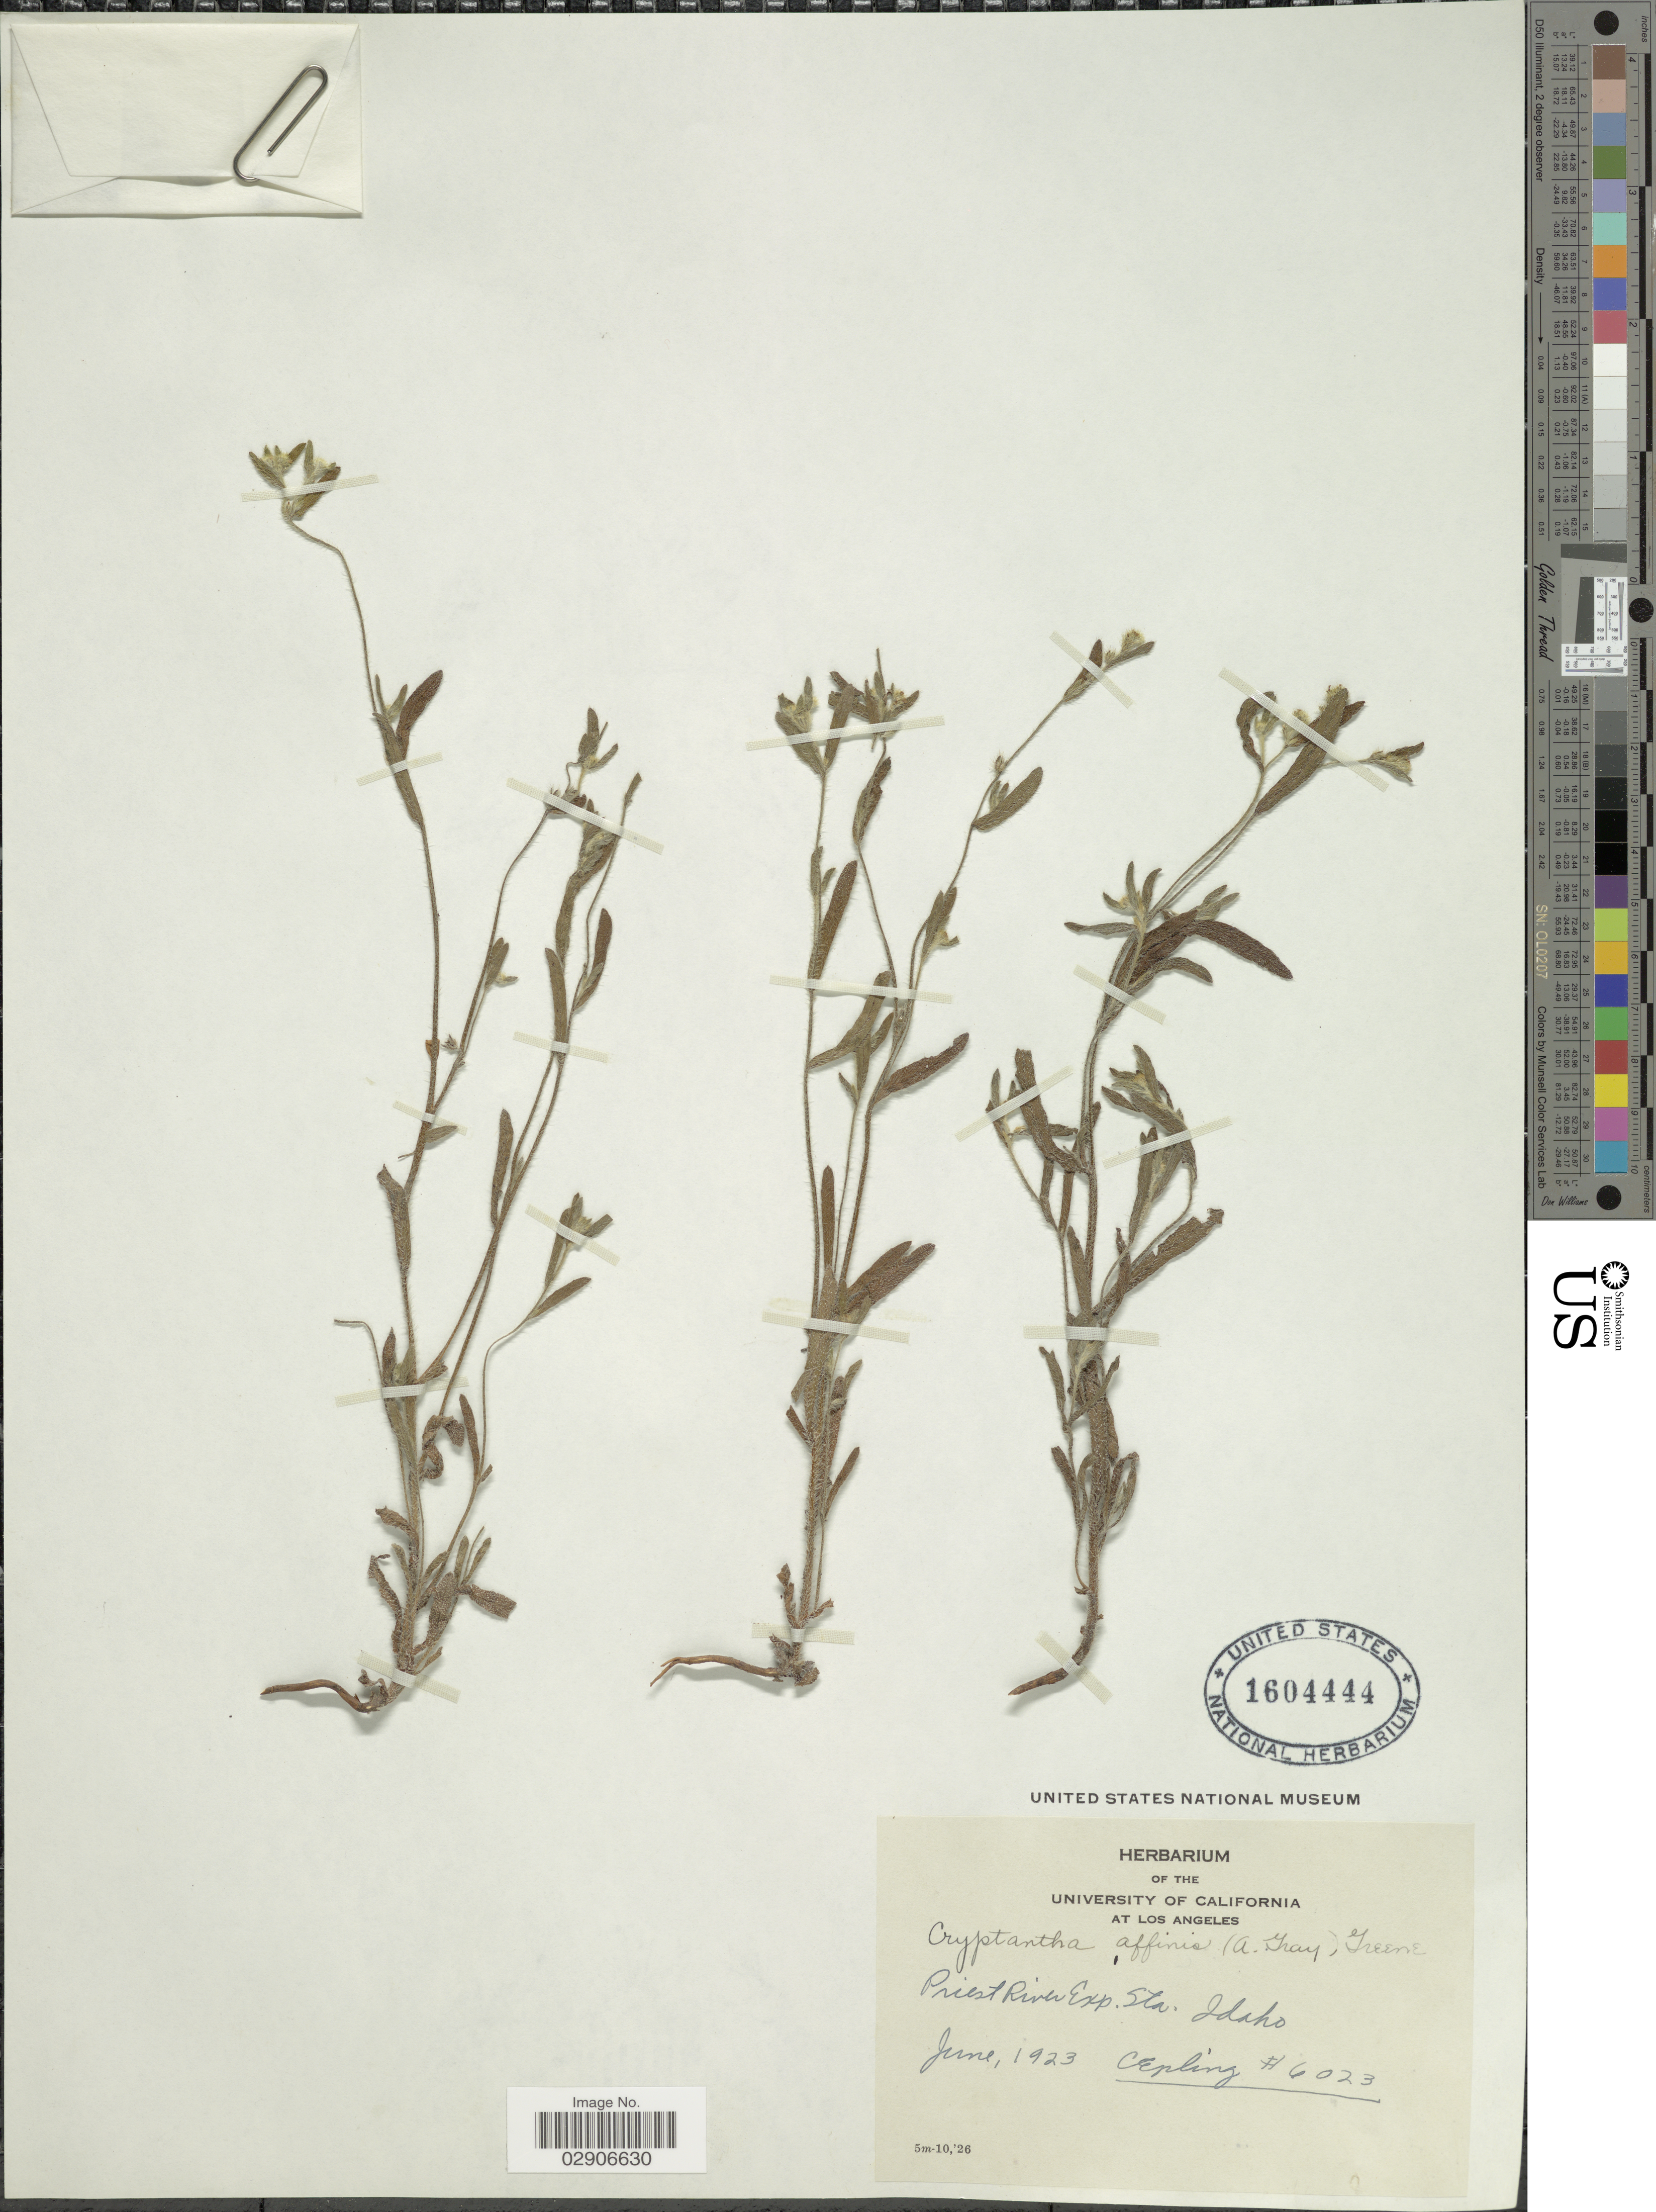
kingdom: Plantae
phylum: Tracheophyta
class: Magnoliopsida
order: Boraginales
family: Boraginaceae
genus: Cryptantha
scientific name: Cryptantha affinis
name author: (A. Gray) Greene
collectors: C. C. Epling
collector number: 6023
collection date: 1923-06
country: United States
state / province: Idaho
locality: Priest River Exp. Sta. Idaho.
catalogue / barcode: US 1604444